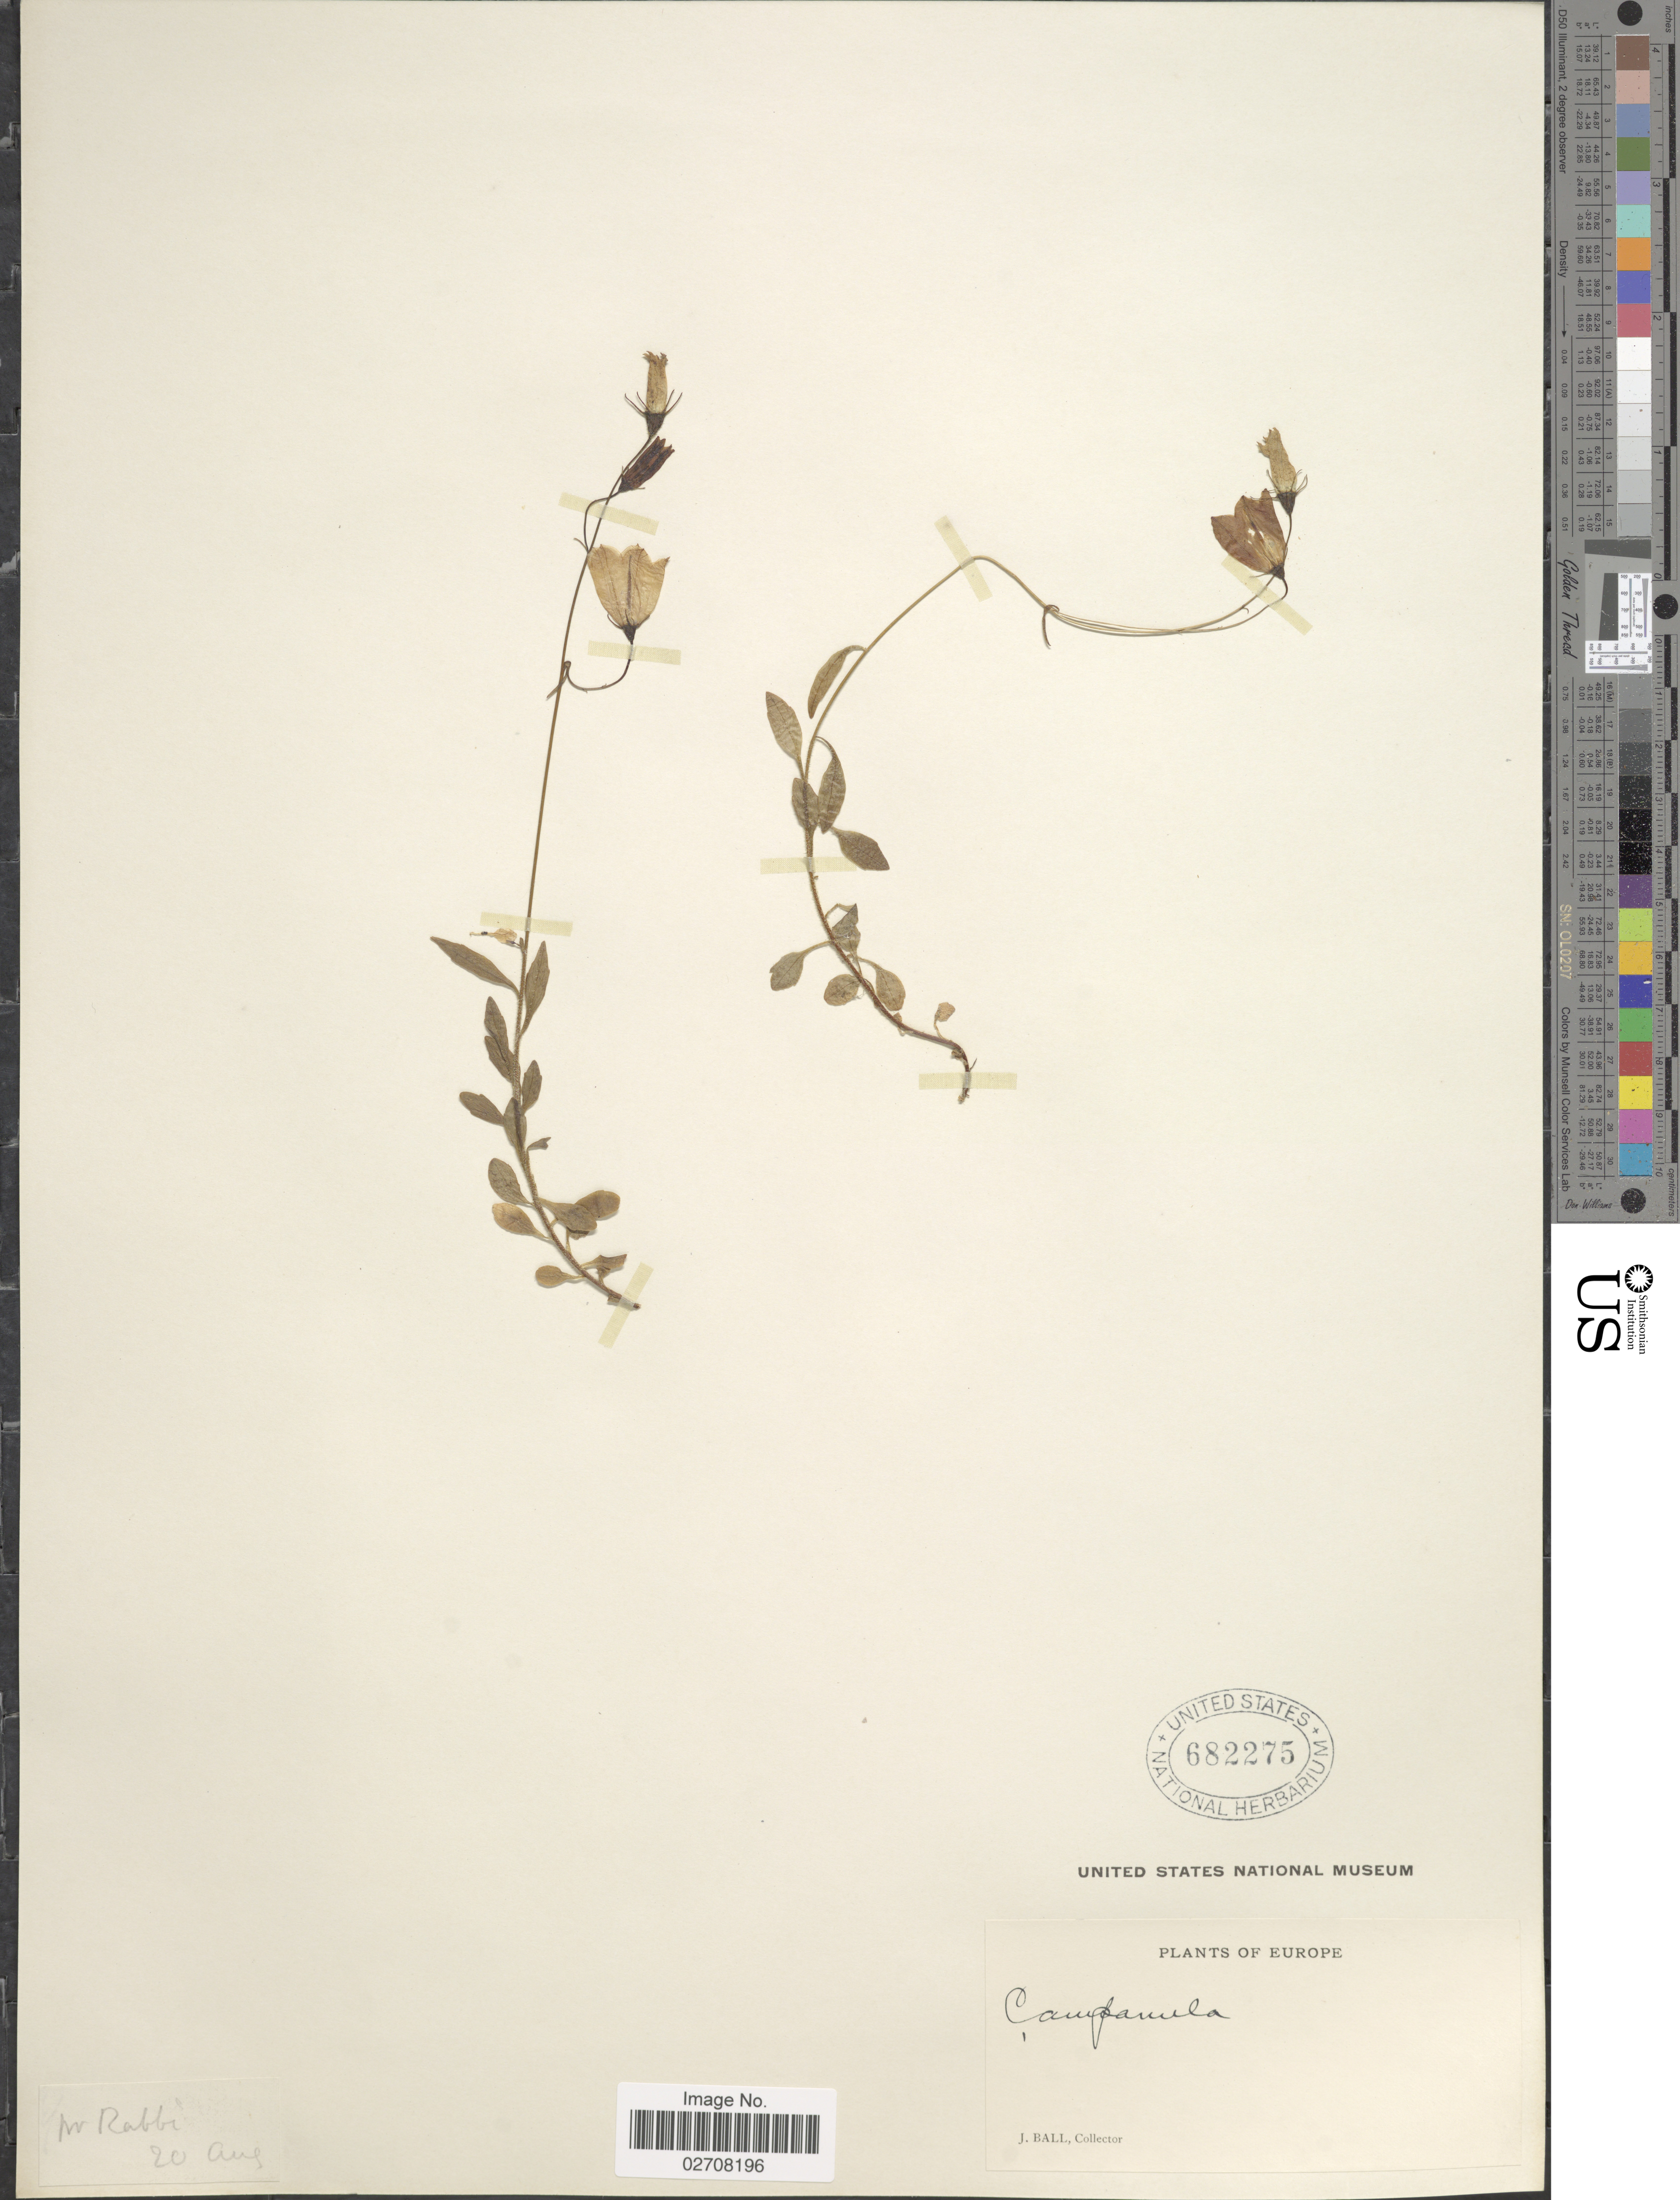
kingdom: Plantae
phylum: Tracheophyta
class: Magnoliopsida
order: Asterales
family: Campanulaceae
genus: Campanula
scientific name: Campanula sp.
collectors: J. Ball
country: Italy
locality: Europe. pr. Rabbi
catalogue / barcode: US 682275